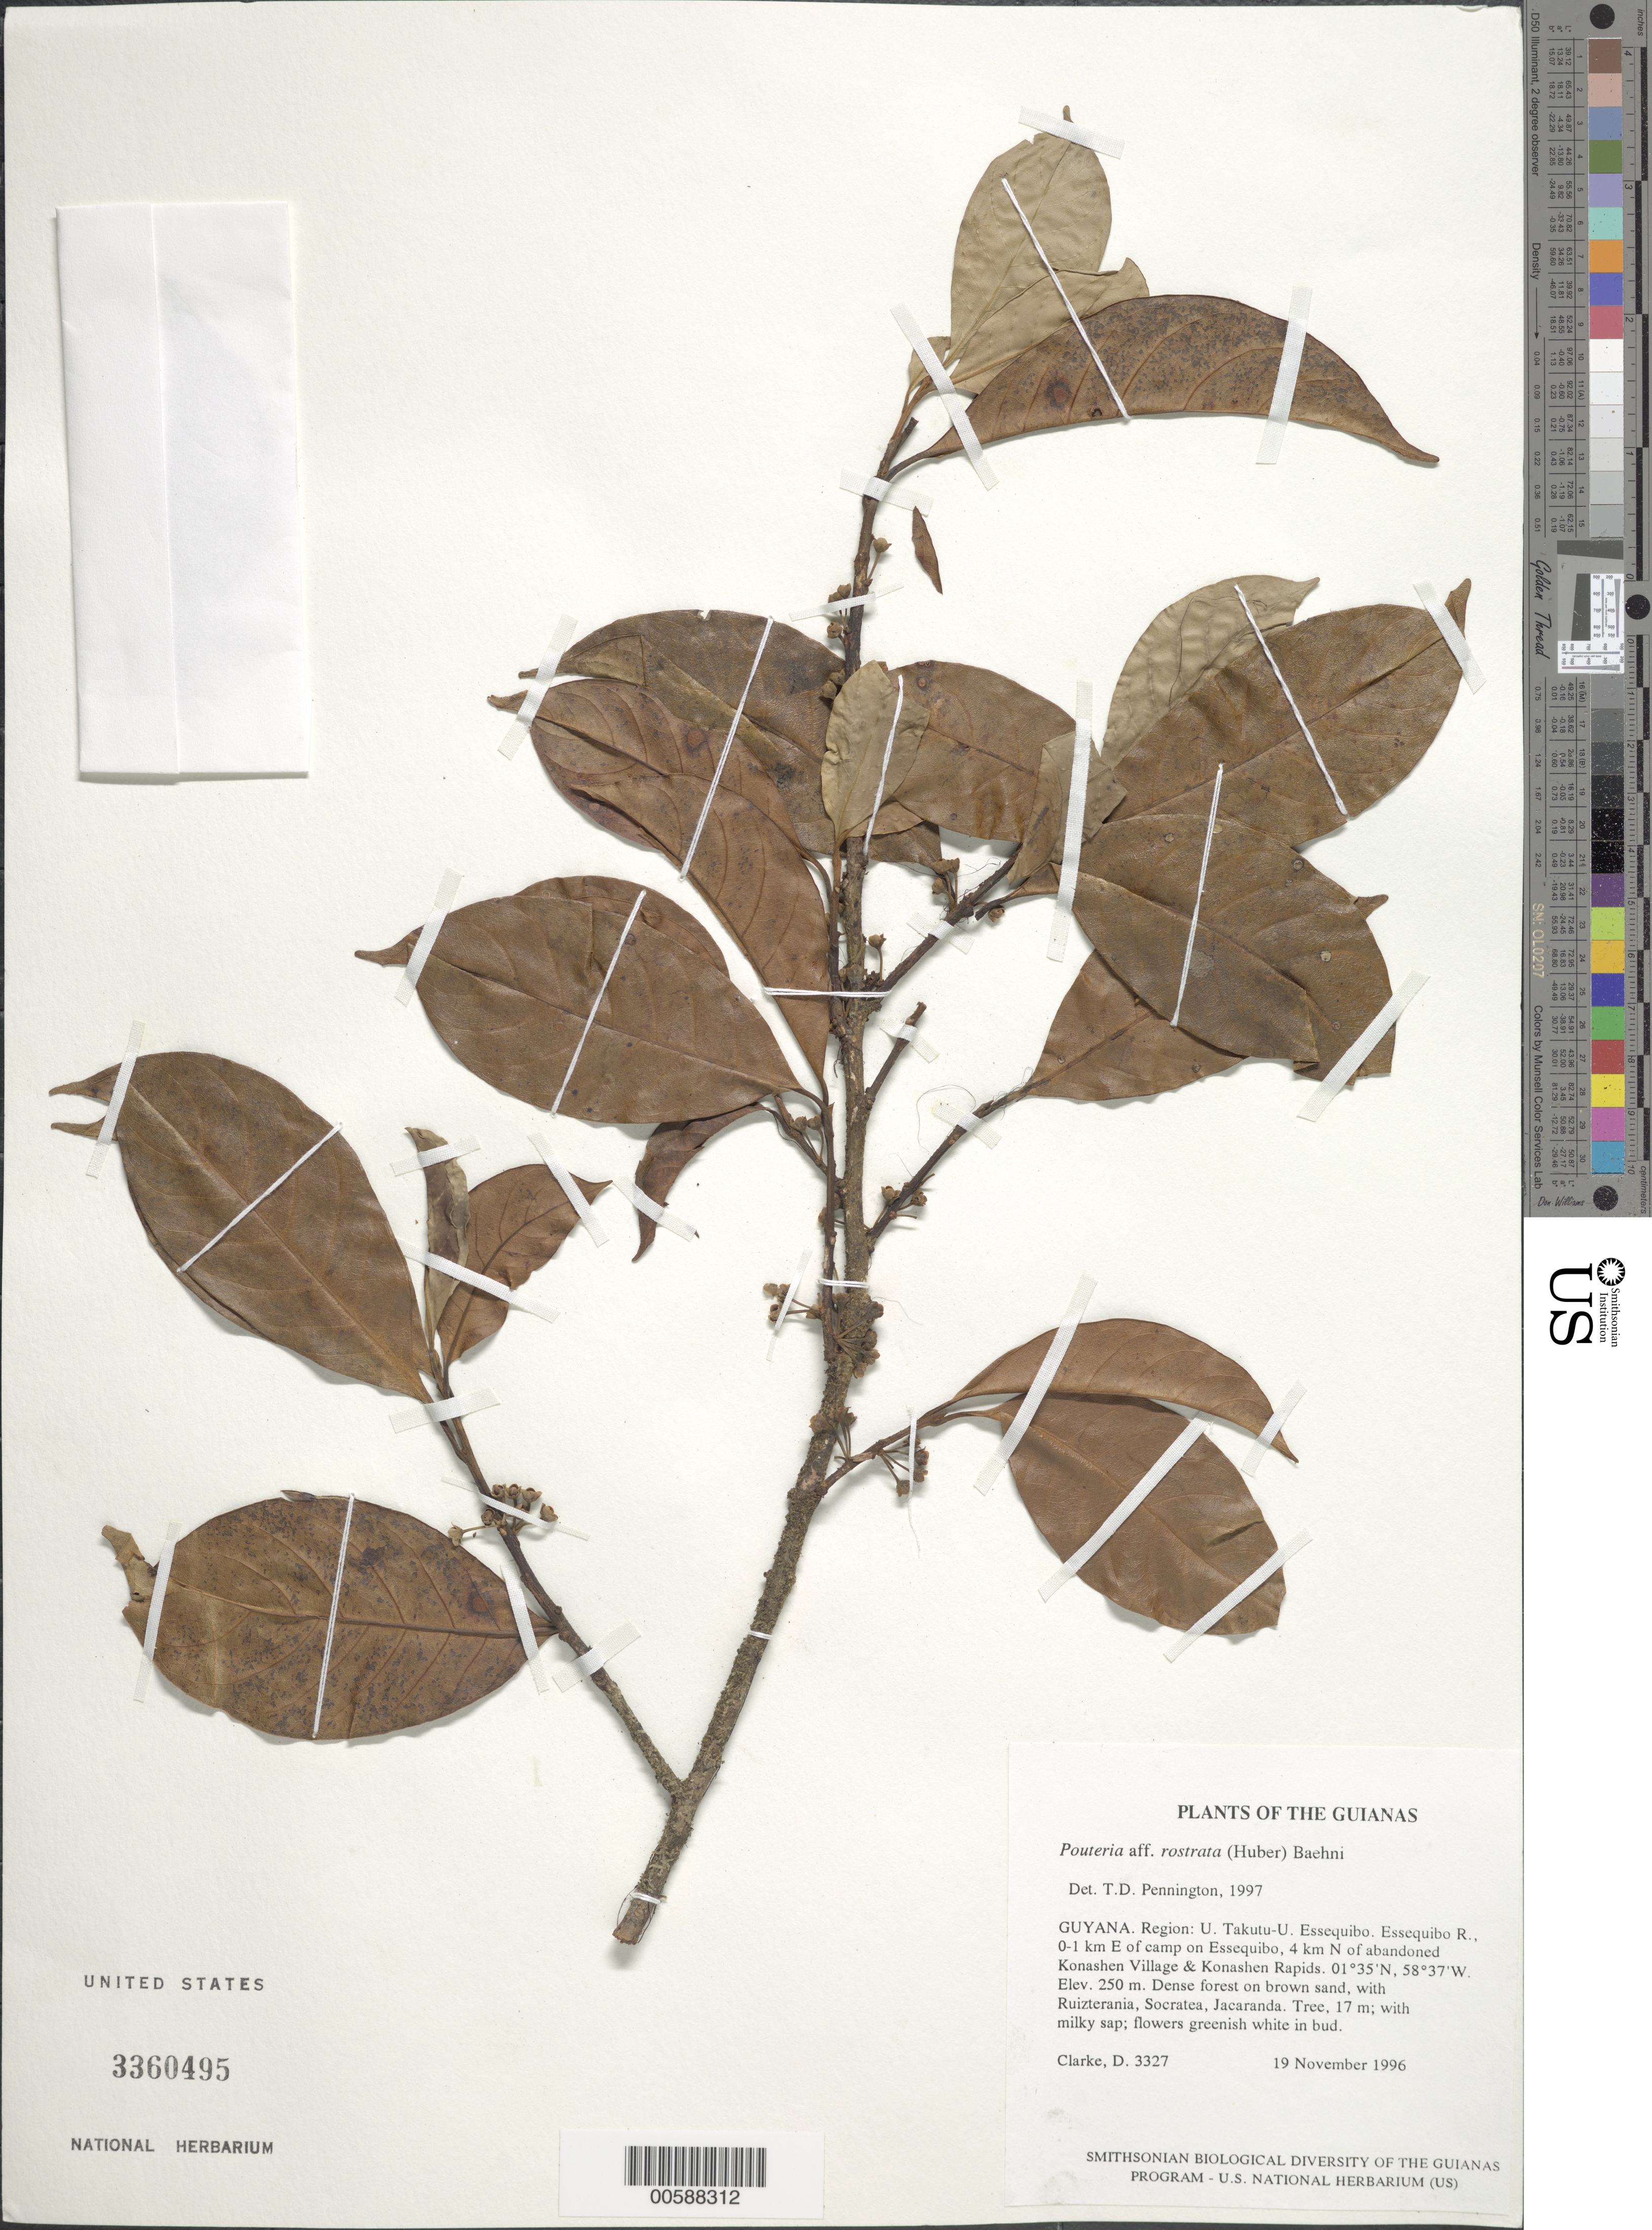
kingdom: Plantae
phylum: Tracheophyta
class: Magnoliopsida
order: Ericales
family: Sapotaceae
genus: Pouteria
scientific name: Pouteria rostrata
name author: (Huber) Baehni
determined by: Pennington, T. D., (K)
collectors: H. D. Clarke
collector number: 3327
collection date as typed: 19 November 1996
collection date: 1996-11-19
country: Guyana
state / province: U. Takutu-U. Essequibo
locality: Essequibo R., 0-1 km E of camp on Essequibo, 4 km N of abandoned Konashen Village & Konashen Rapids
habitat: Dense forest on brown sand, with Ruizterania, Socratea, Jacaranda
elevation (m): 250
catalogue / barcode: US 3360495